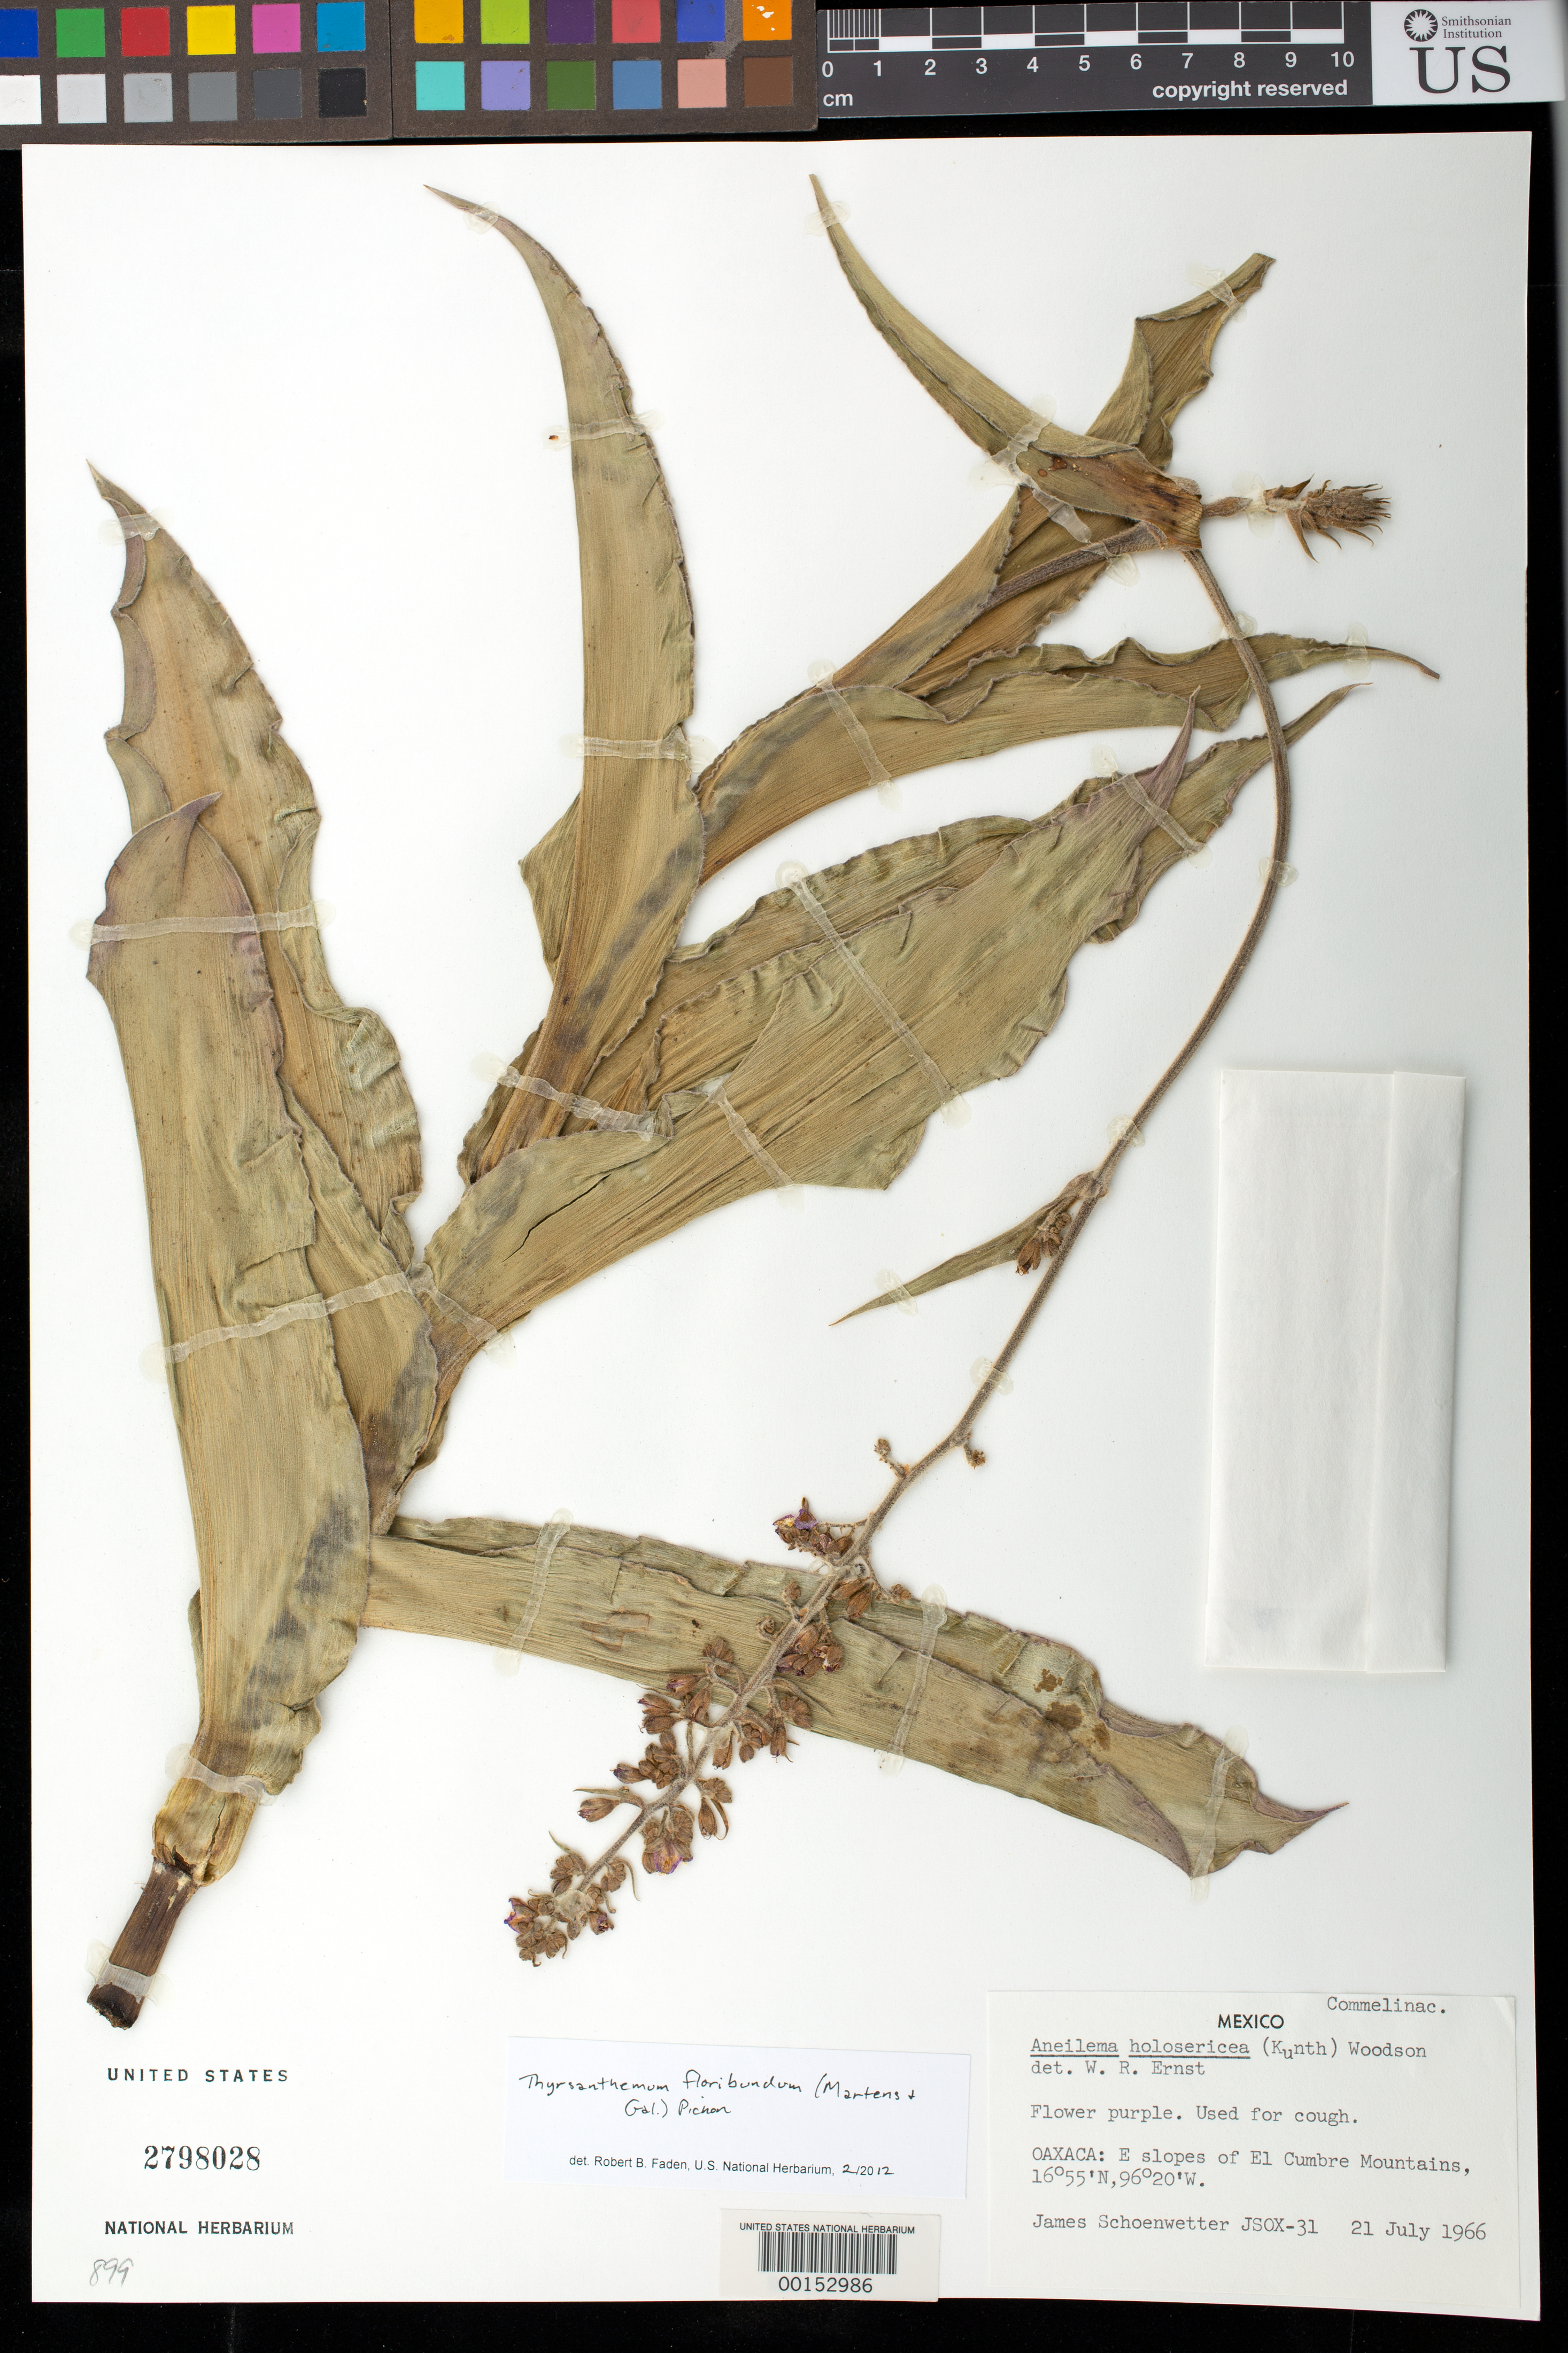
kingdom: Plantae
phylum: Tracheophyta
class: Liliopsida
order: Commelinales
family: Commelinaceae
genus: Thyrsanthemum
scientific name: Thyrsanthemum floribundum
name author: (M. Martens & Galeotti) Pichon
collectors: J. Schoenwetter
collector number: Jsox-31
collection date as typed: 21 Jul 1966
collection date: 1966-07-21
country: Mexico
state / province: Oaxaca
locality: El cumbre mountains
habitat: Slopes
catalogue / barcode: US 2798028